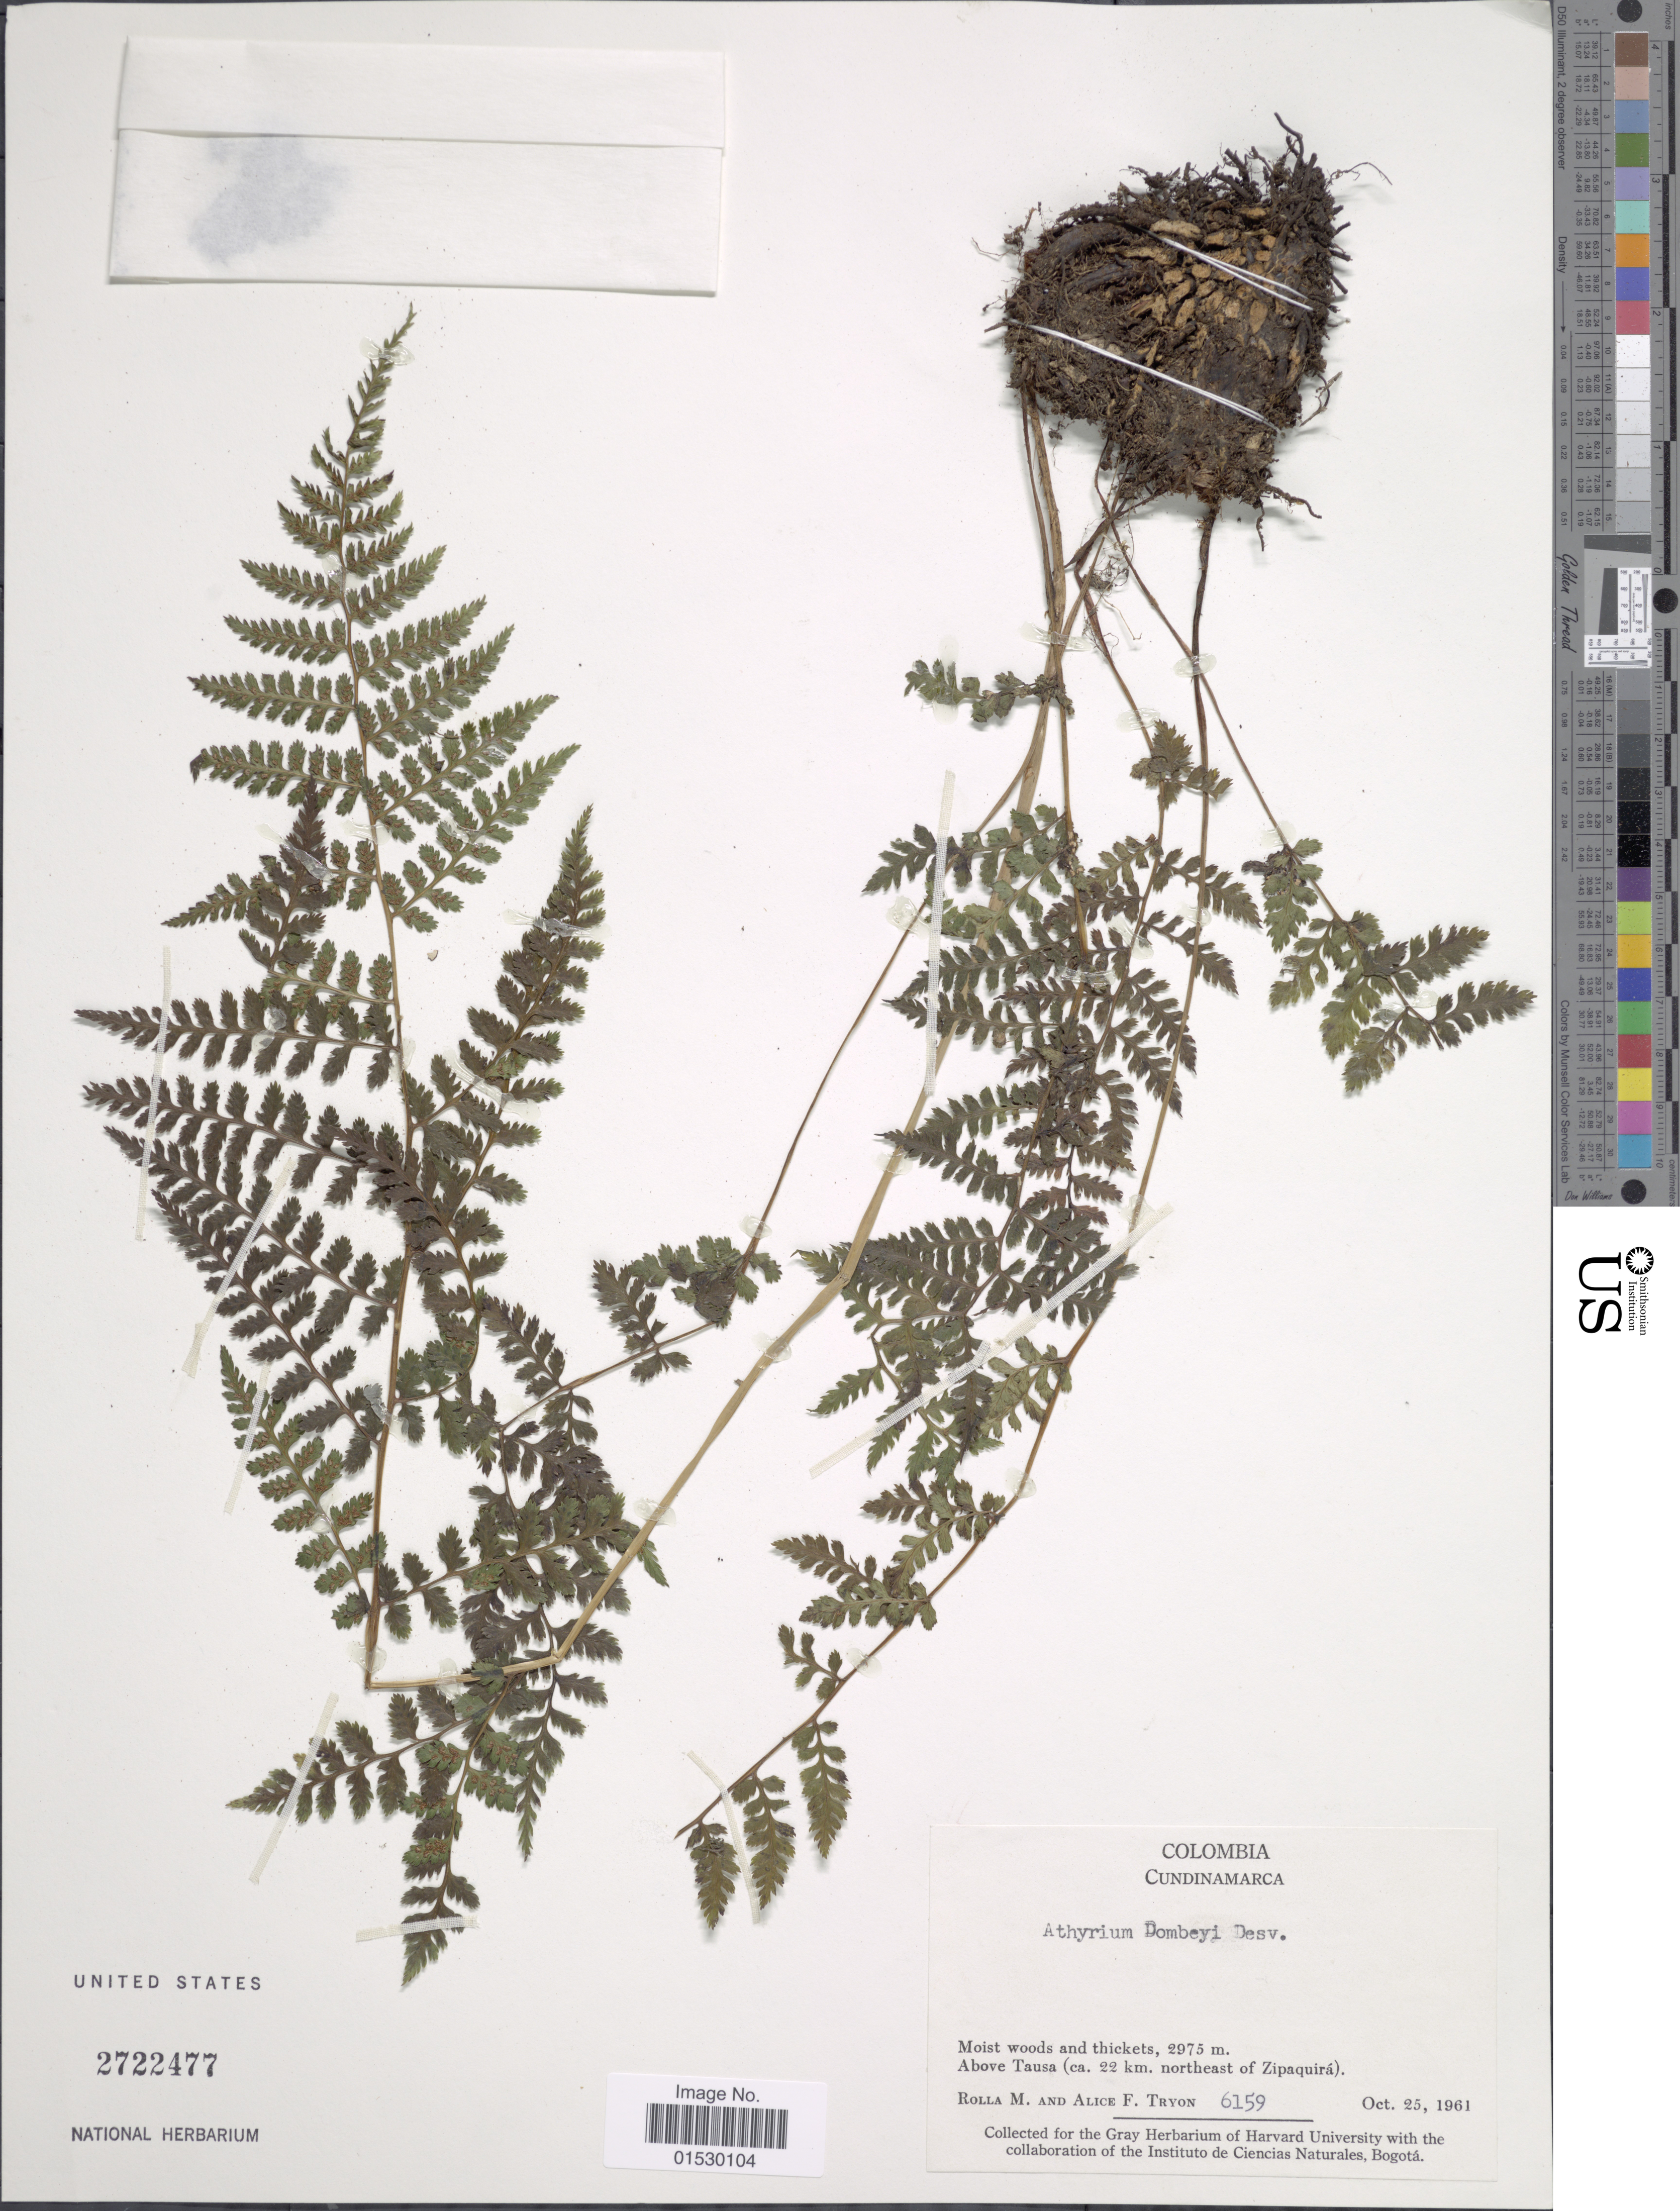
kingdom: Plantae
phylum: Tracheophyta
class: Polypodiopsida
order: Polypodiales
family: Athyriaceae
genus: Athyrium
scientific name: Athyrium dombei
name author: (Desv.) C. Chr.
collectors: M. Rolla & A. F. Tryon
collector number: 6159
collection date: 1961-10-25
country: Colombia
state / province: Cundinamarca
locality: Above Tausa (ca. 22 km. northeast of Zipaquira)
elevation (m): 2975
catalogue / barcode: US 2722477